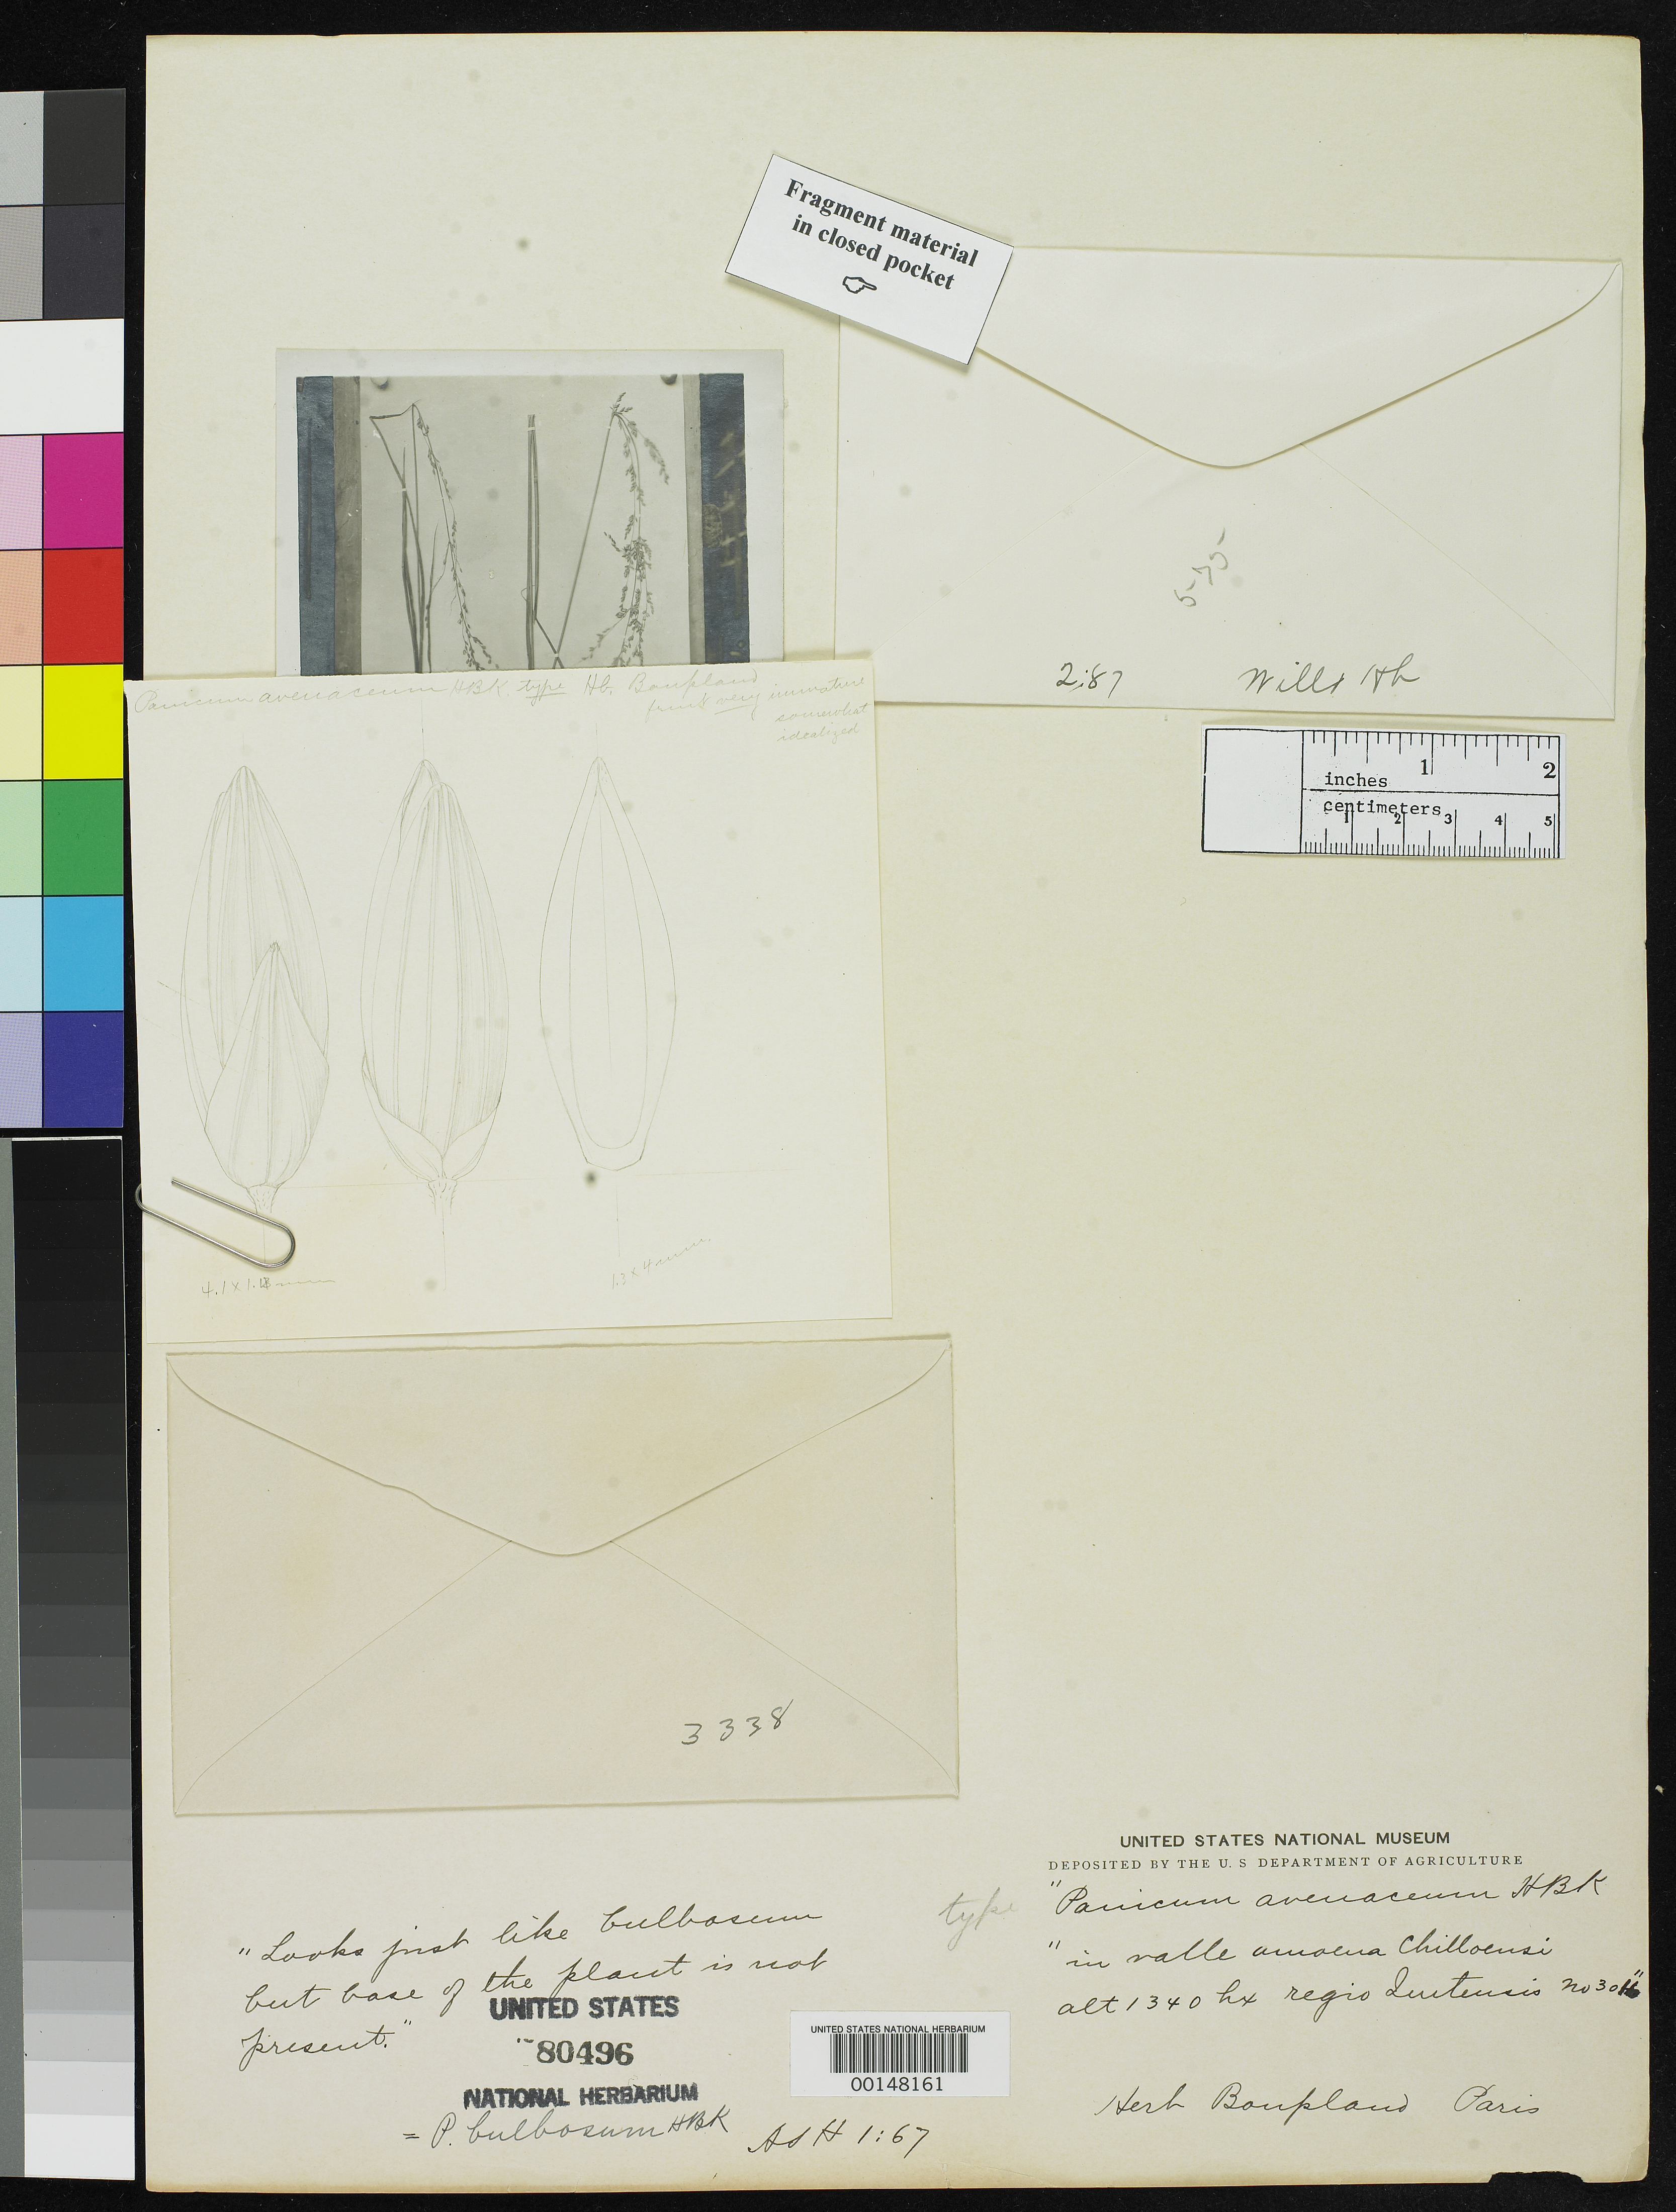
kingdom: Plantae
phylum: Tracheophyta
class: Liliopsida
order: Poales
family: Poaceae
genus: Panicum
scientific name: Panicum avenaceum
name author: Kunth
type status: Type Fragment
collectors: F. W. Humboldt & A. J. A. Bonpland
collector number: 3016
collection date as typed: Apr ---- to -- May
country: Ecuador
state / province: Pichincha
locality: Quito; alt. 1340 hx.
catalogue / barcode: US 80496